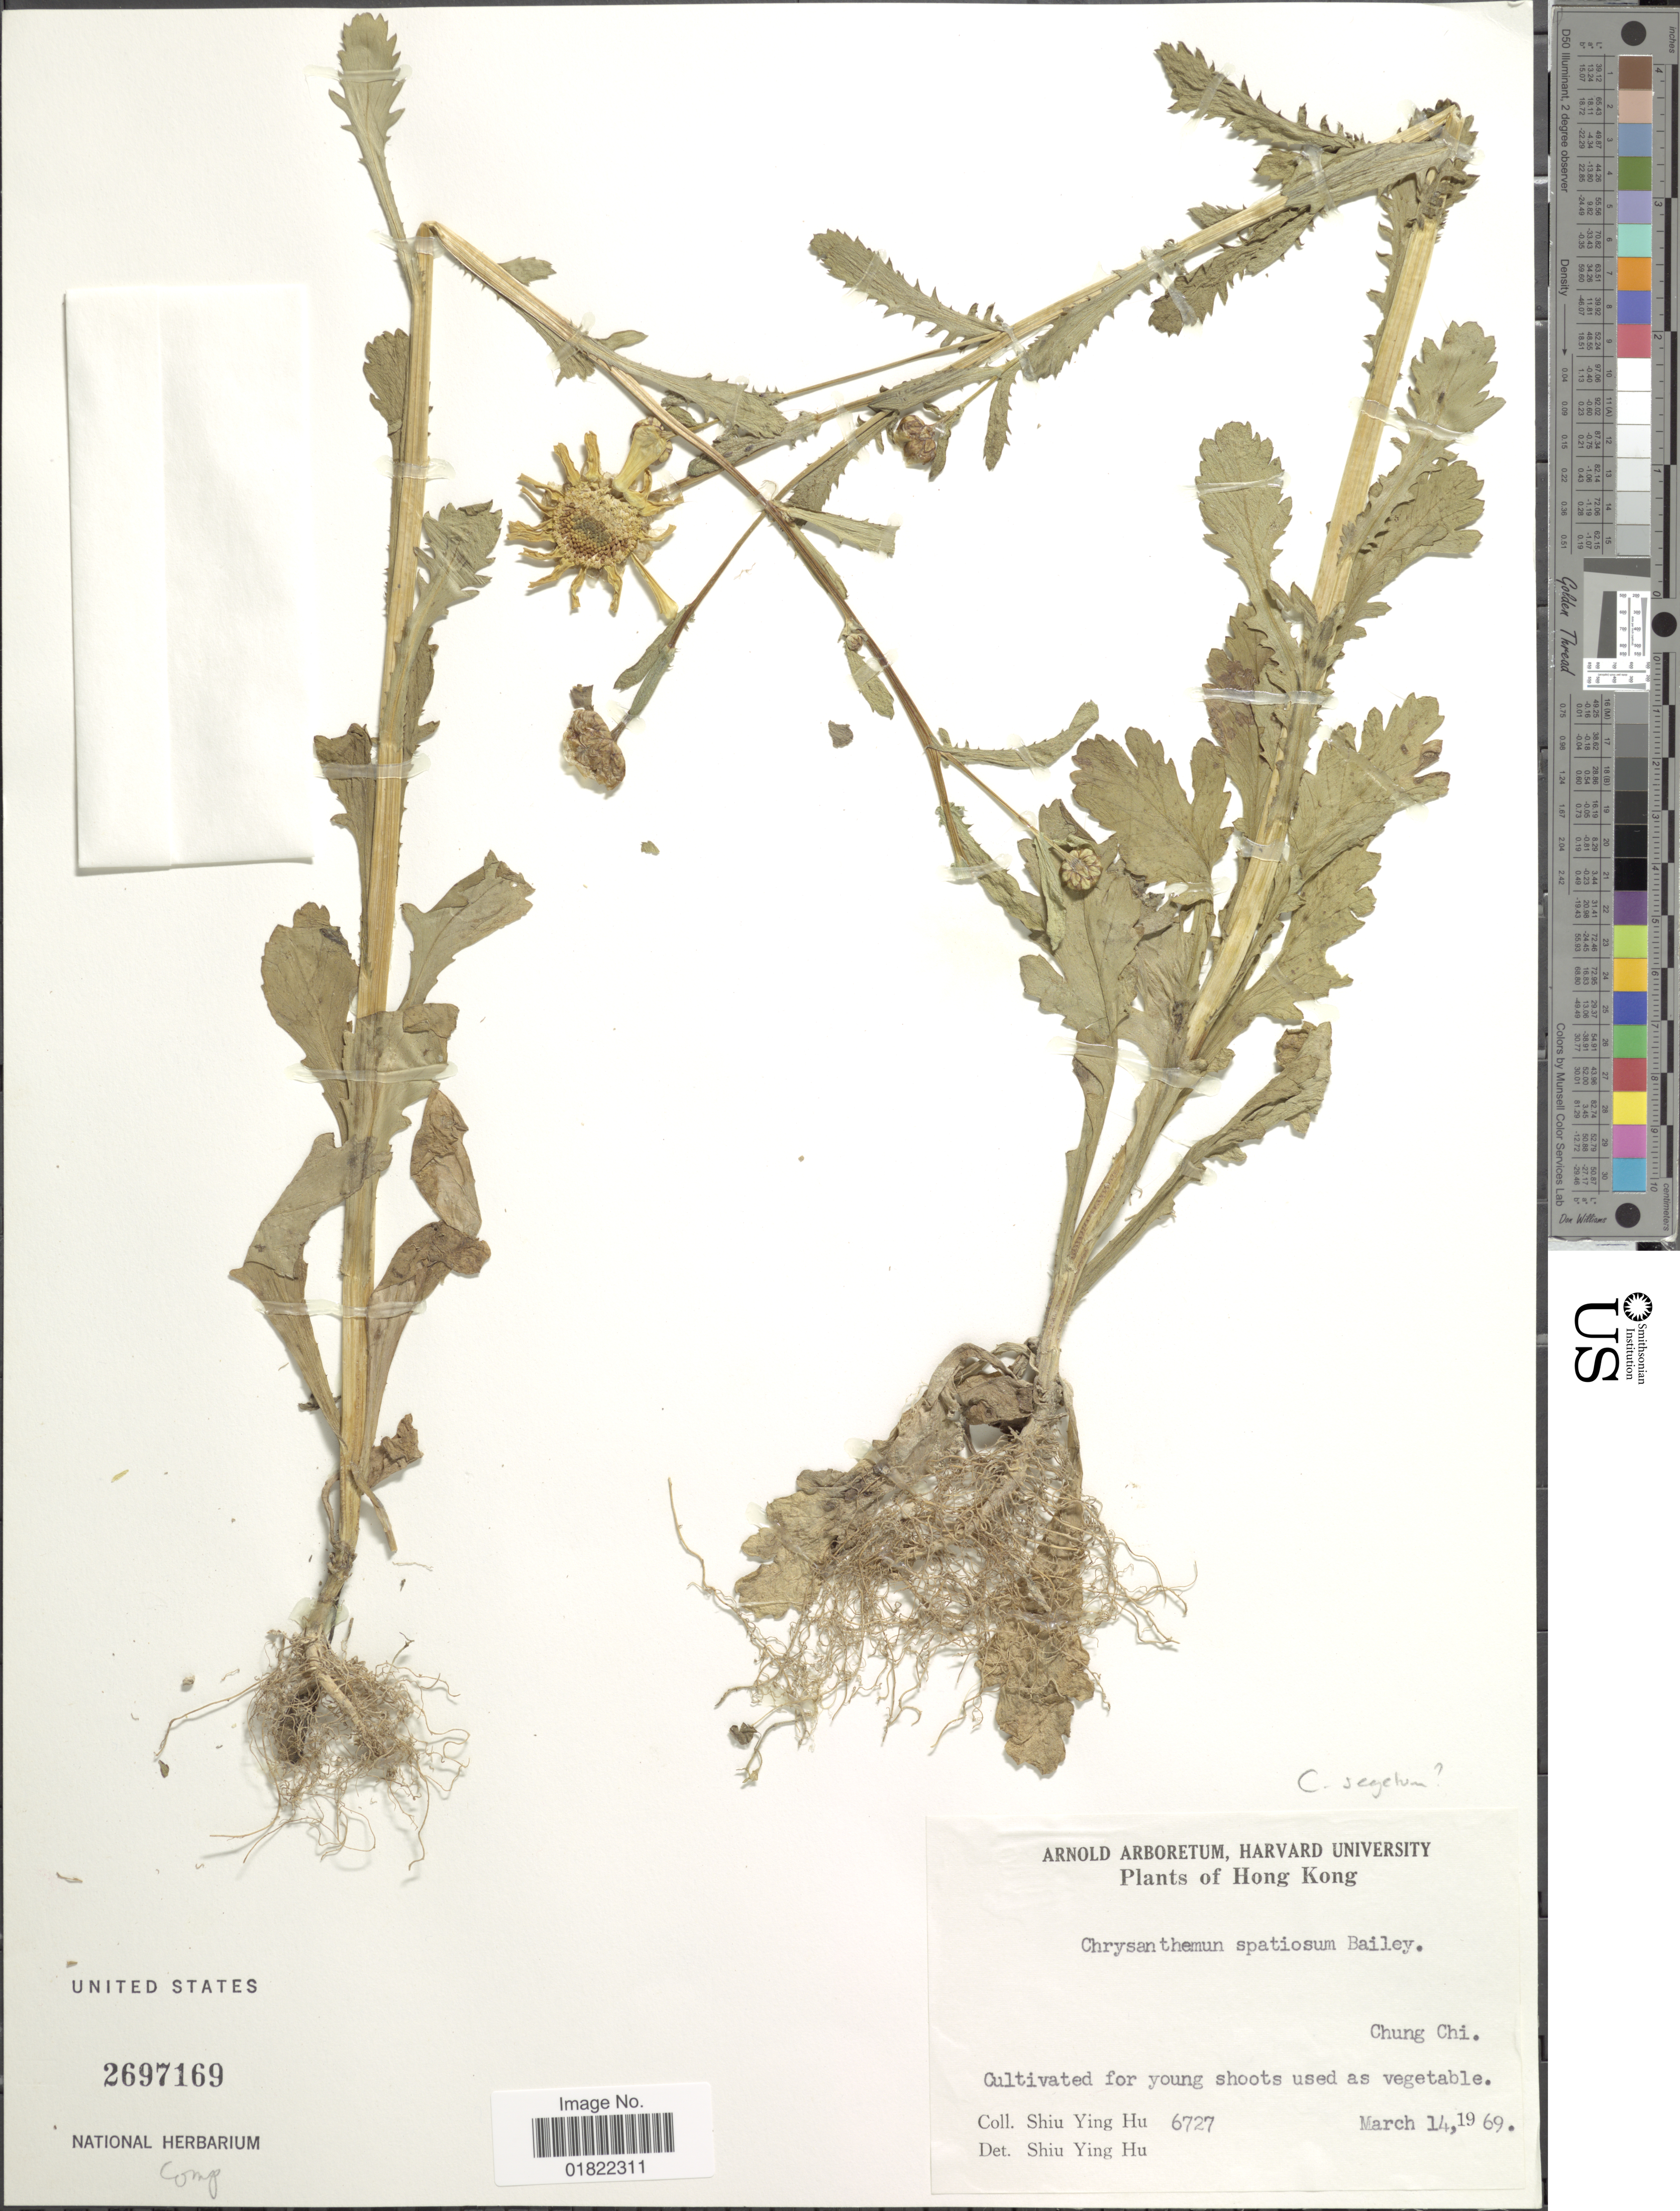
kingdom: Plantae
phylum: Tracheophyta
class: Magnoliopsida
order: Asterales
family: Asteraceae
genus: Chrysanthemum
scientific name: Chrysanthemum segetum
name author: L.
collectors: S. Y. Hu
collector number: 6727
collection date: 1969-03-14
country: China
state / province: Hong Kong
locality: Chung Chi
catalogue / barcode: US 2697169